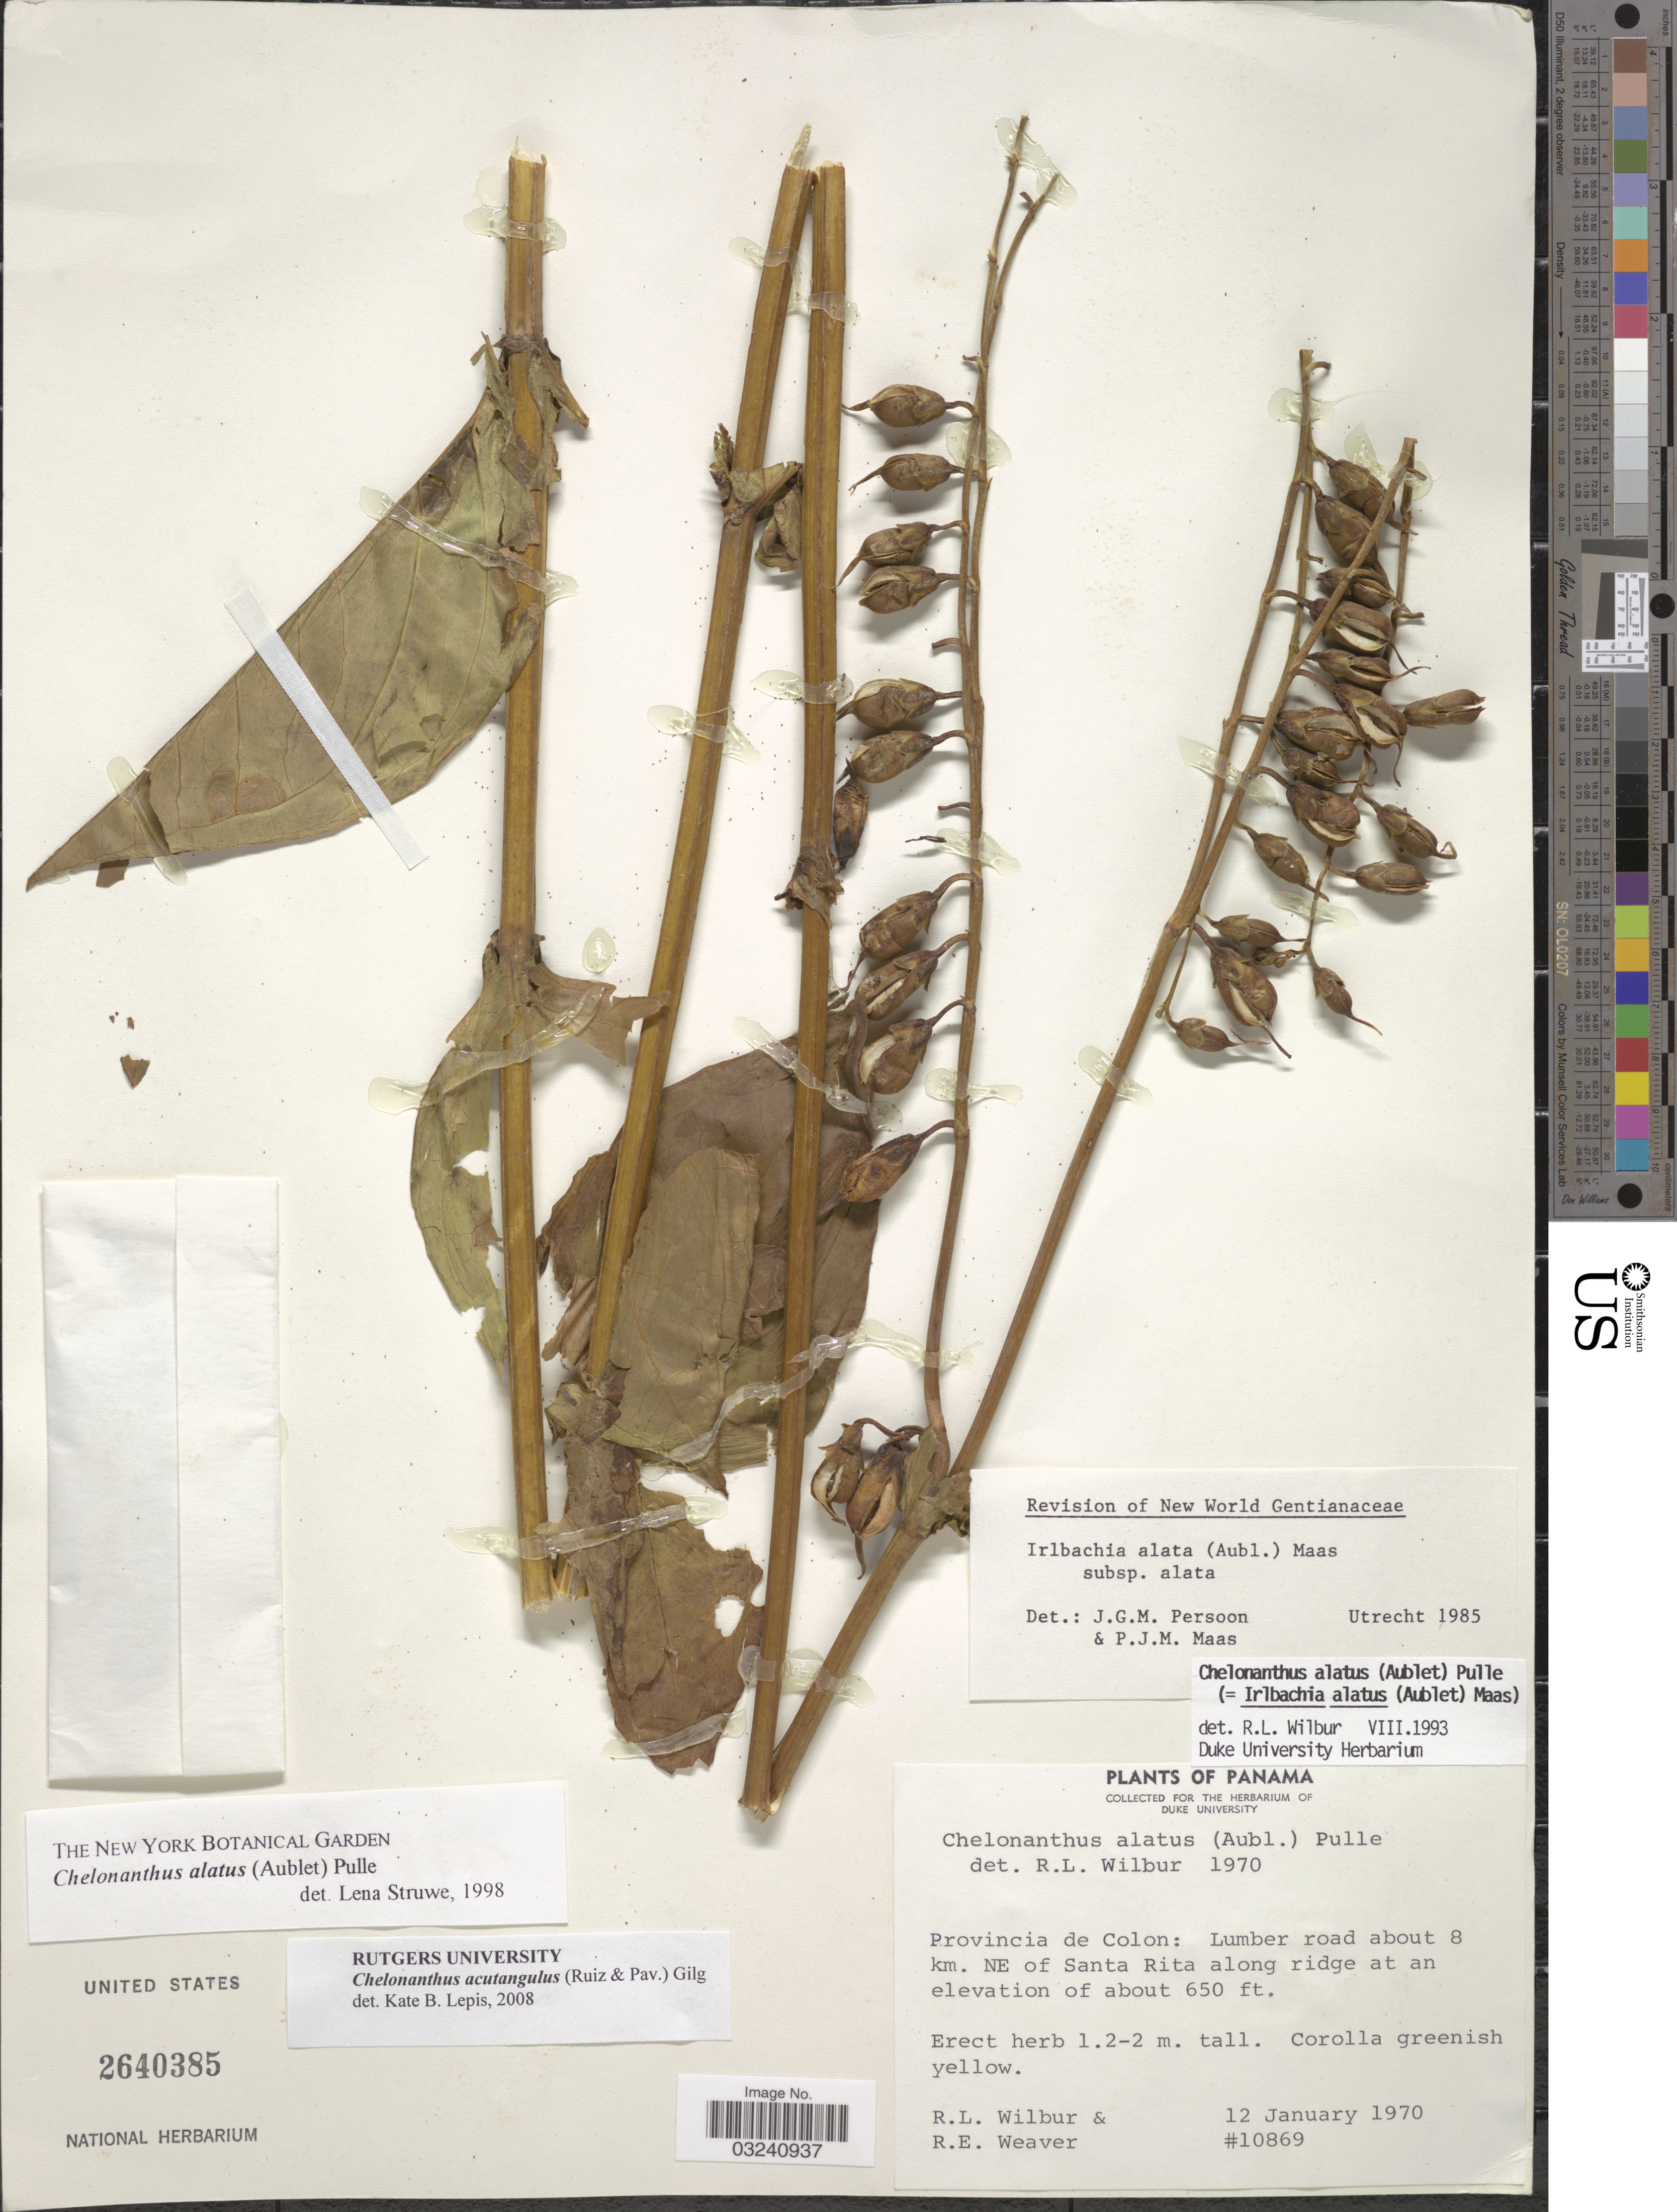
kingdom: Plantae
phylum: Tracheophyta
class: Magnoliopsida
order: Gentianales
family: Gentianaceae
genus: Chelonanthus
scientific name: Chelonanthus acutangulus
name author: (Ruiz & Pav.) Gilg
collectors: R. L. Wilbur & R. E. Weaver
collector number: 10869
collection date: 1970-01-12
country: Panama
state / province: Colón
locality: Lumber road about 8 km. NE of Santa Rita along ridge.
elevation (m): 198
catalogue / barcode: US 2640385